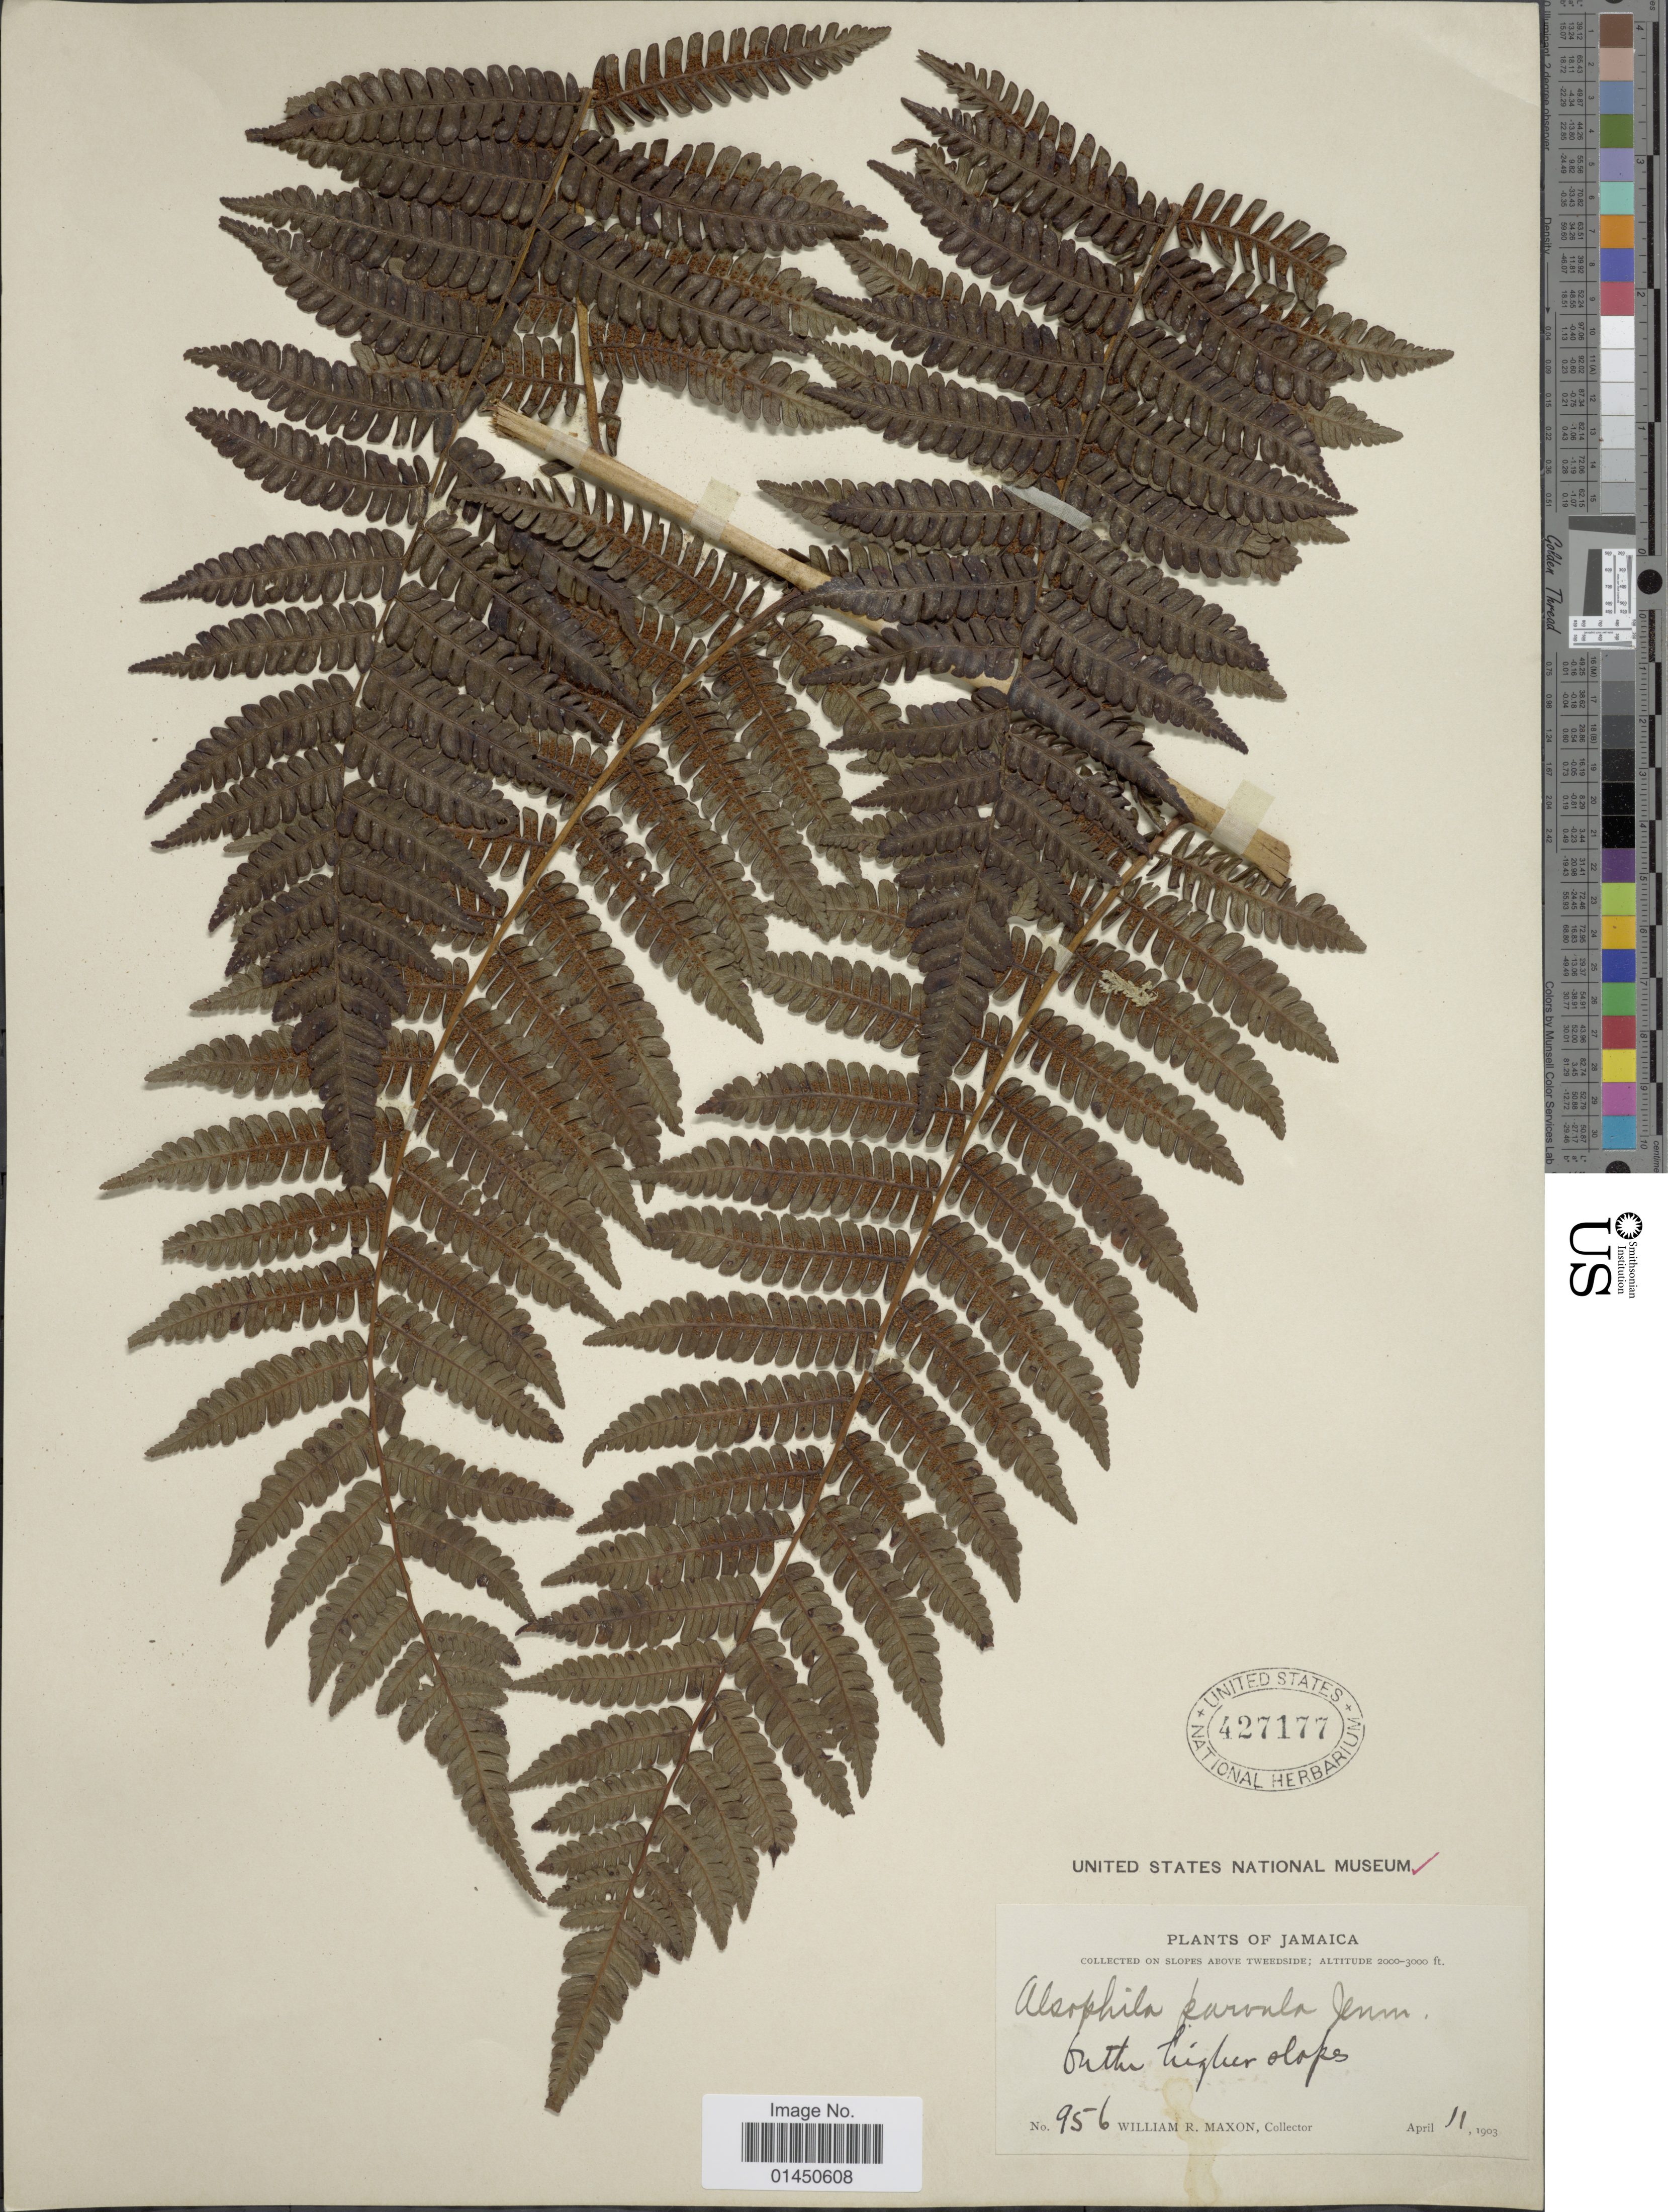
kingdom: Plantae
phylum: Tracheophyta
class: Polypodiopsida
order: Cyatheales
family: Cyatheaceae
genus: Cyathea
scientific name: Cyathea parvula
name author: (Jenman) Domin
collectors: W. R. Maxon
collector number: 956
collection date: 1903-04-11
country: Jamaica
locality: On slopes above Tweedside, on the higher slopes.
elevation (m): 610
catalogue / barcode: US 427177